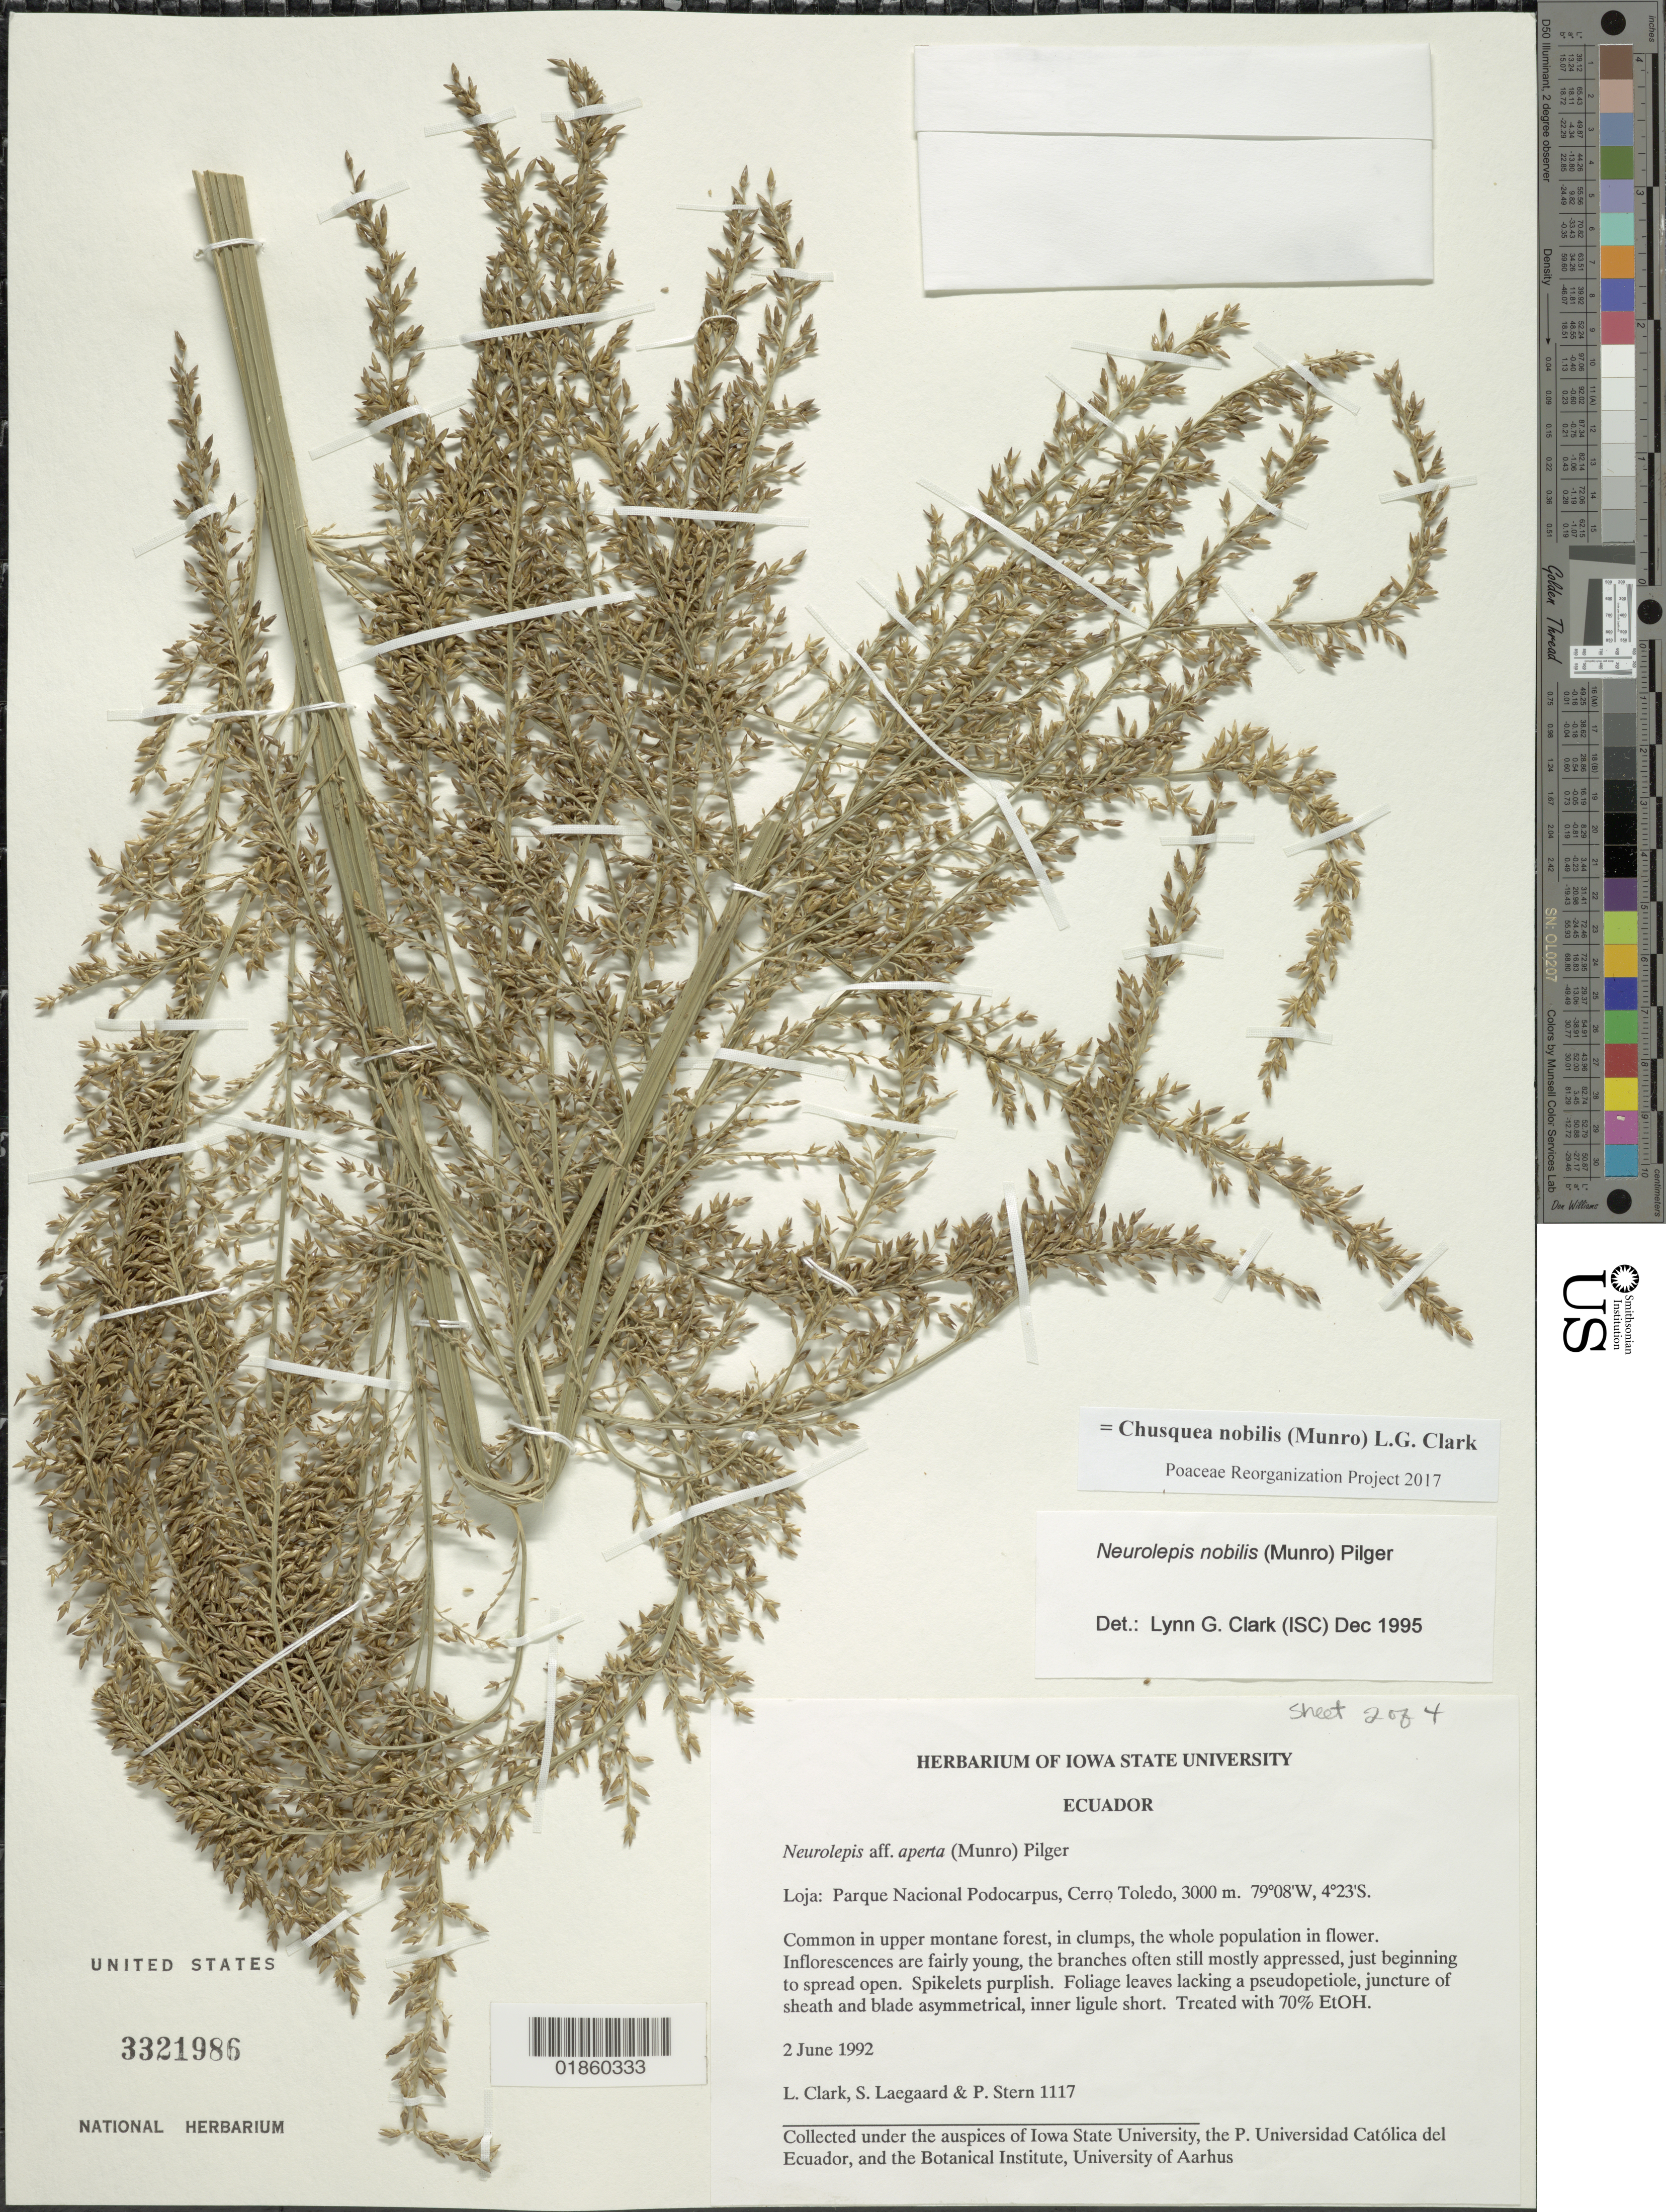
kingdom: Plantae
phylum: Tracheophyta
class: Liliopsida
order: Poales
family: Poaceae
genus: Chusquea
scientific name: Chusquea nobilis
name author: (Munro) L.G. Clark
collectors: L. G. Clark, S. Lægaard & P. Stern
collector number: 1117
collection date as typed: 02 Jun 1992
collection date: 1992-06-02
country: Ecuador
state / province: Loja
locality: Parque Nacional de Podocarpus, Cerro Toledo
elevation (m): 3000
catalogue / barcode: US 3321986